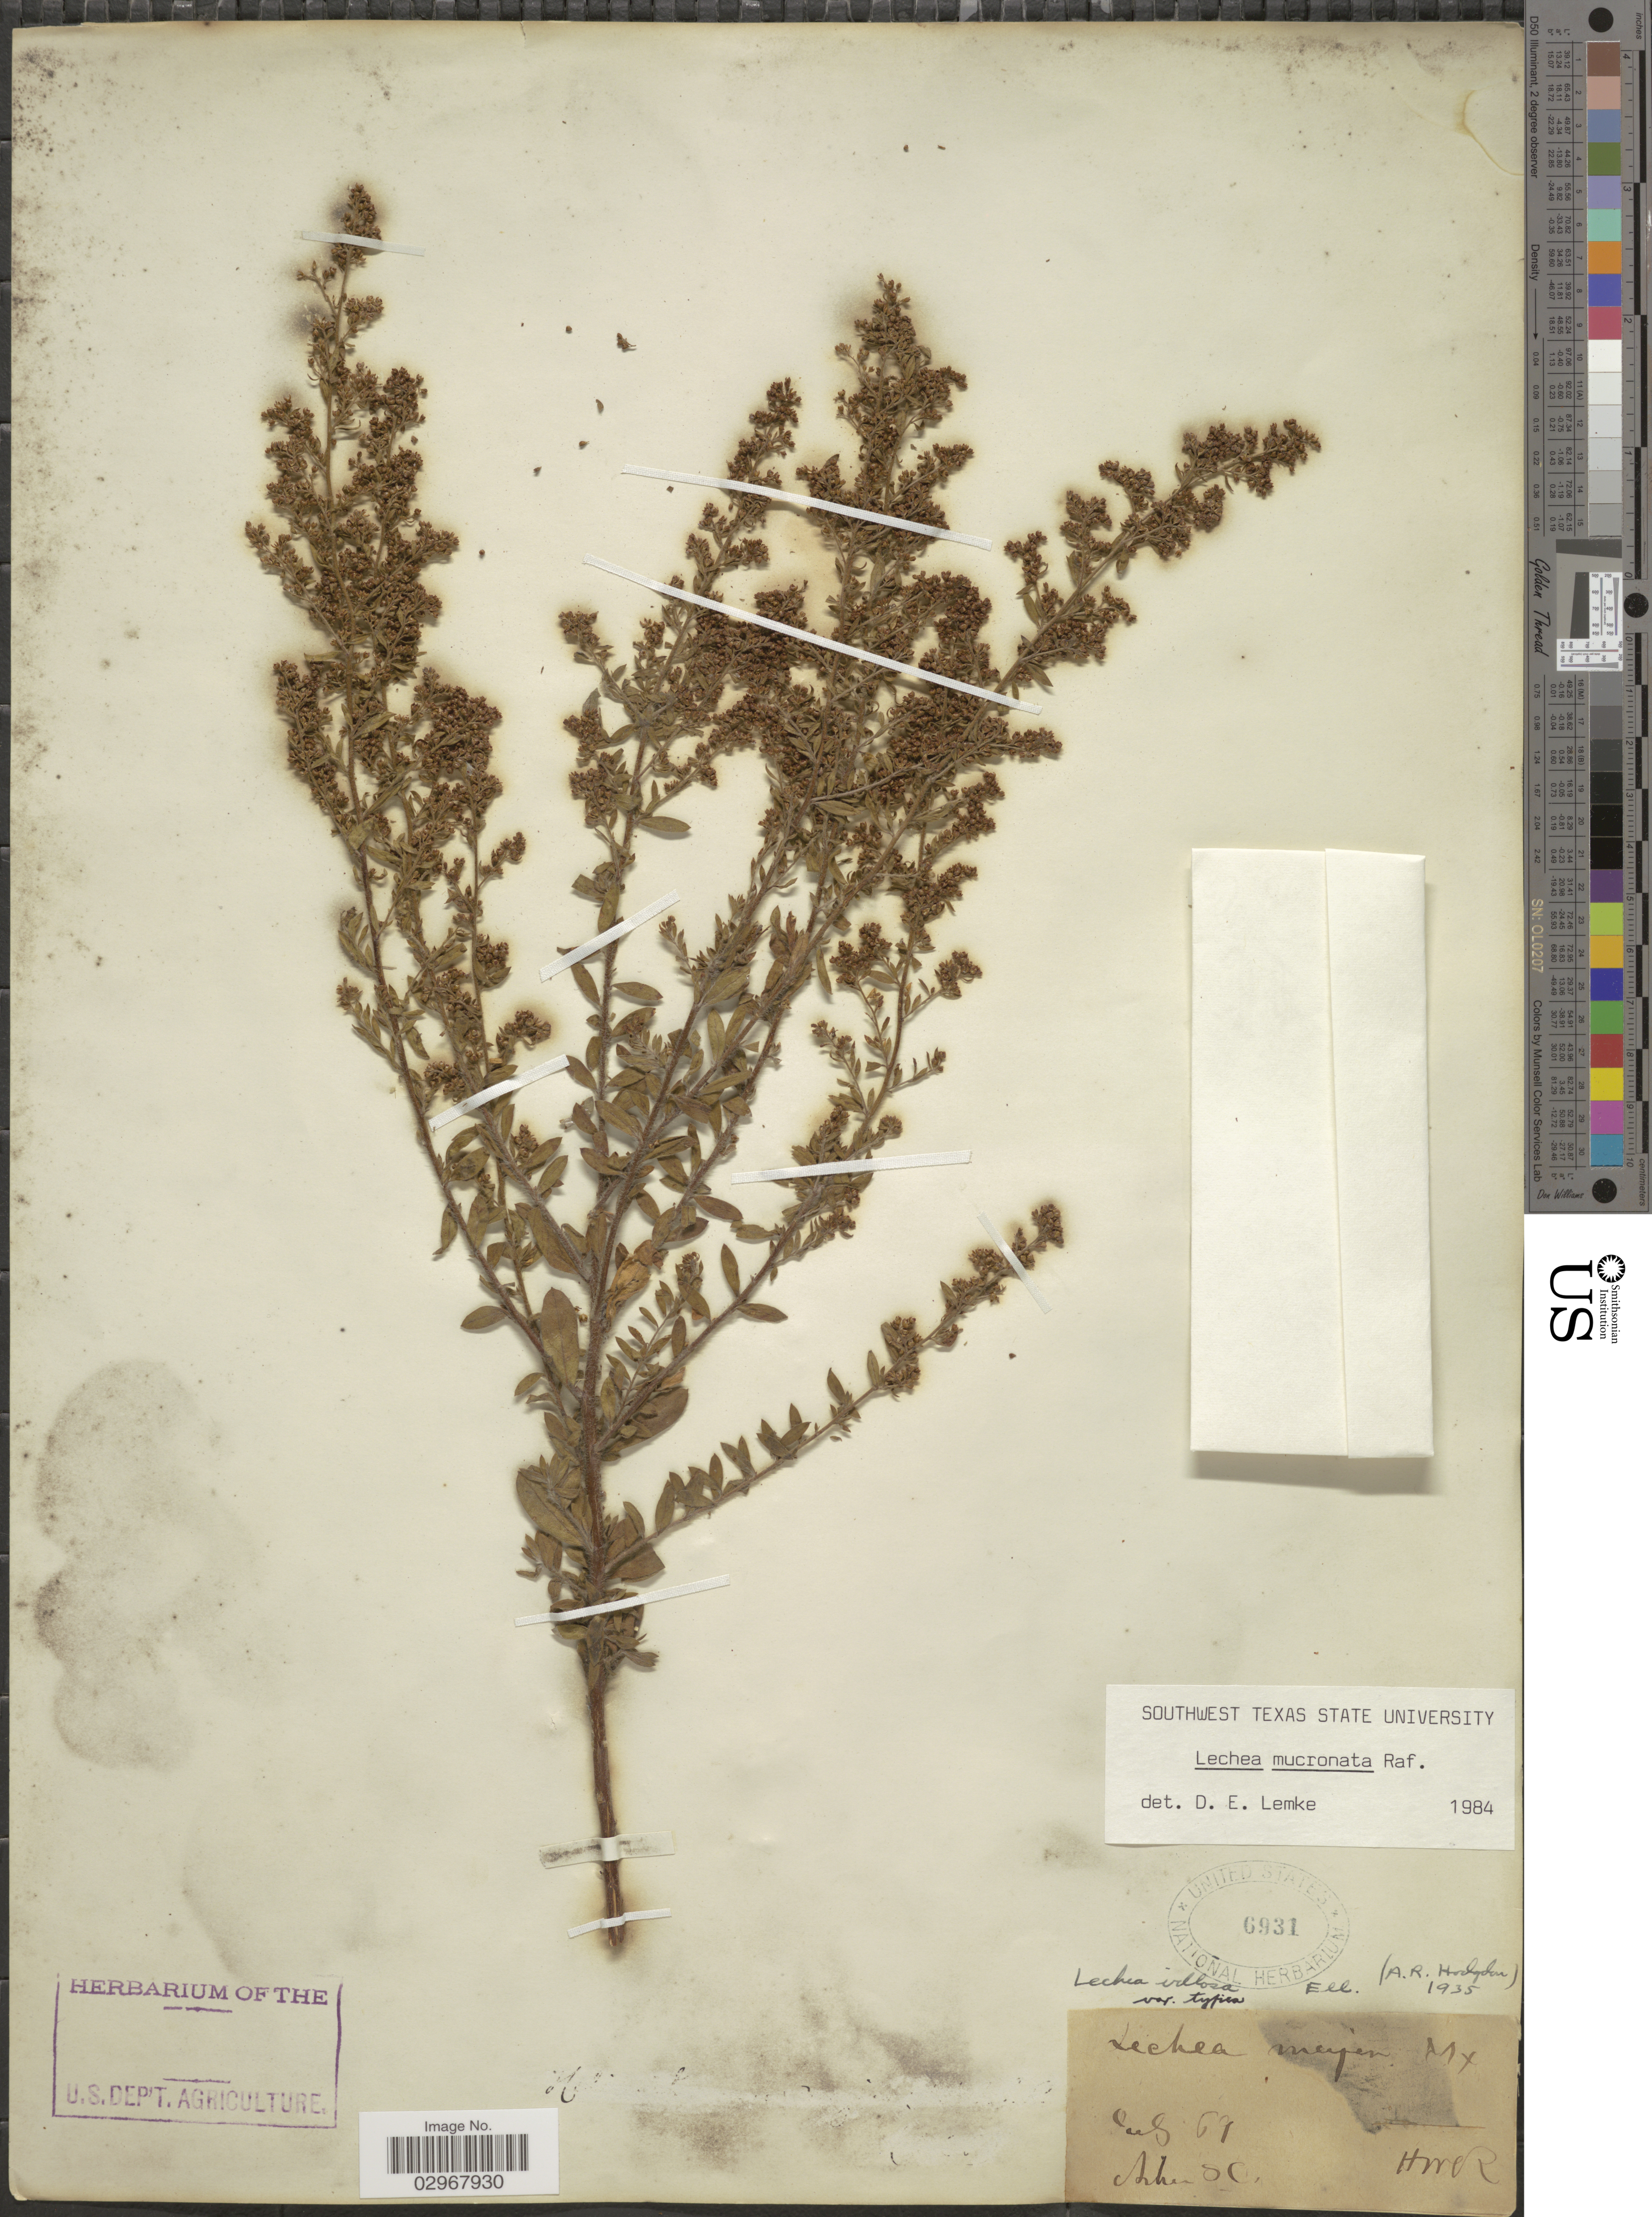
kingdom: Plantae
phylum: Tracheophyta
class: Magnoliopsida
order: Malvales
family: Cistaceae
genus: Lechea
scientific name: Lechea mucronata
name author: Raf.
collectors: HWR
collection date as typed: Transcribed d/m/y: /8/69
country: United States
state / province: South Carolina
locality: Aiken.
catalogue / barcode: US 6931